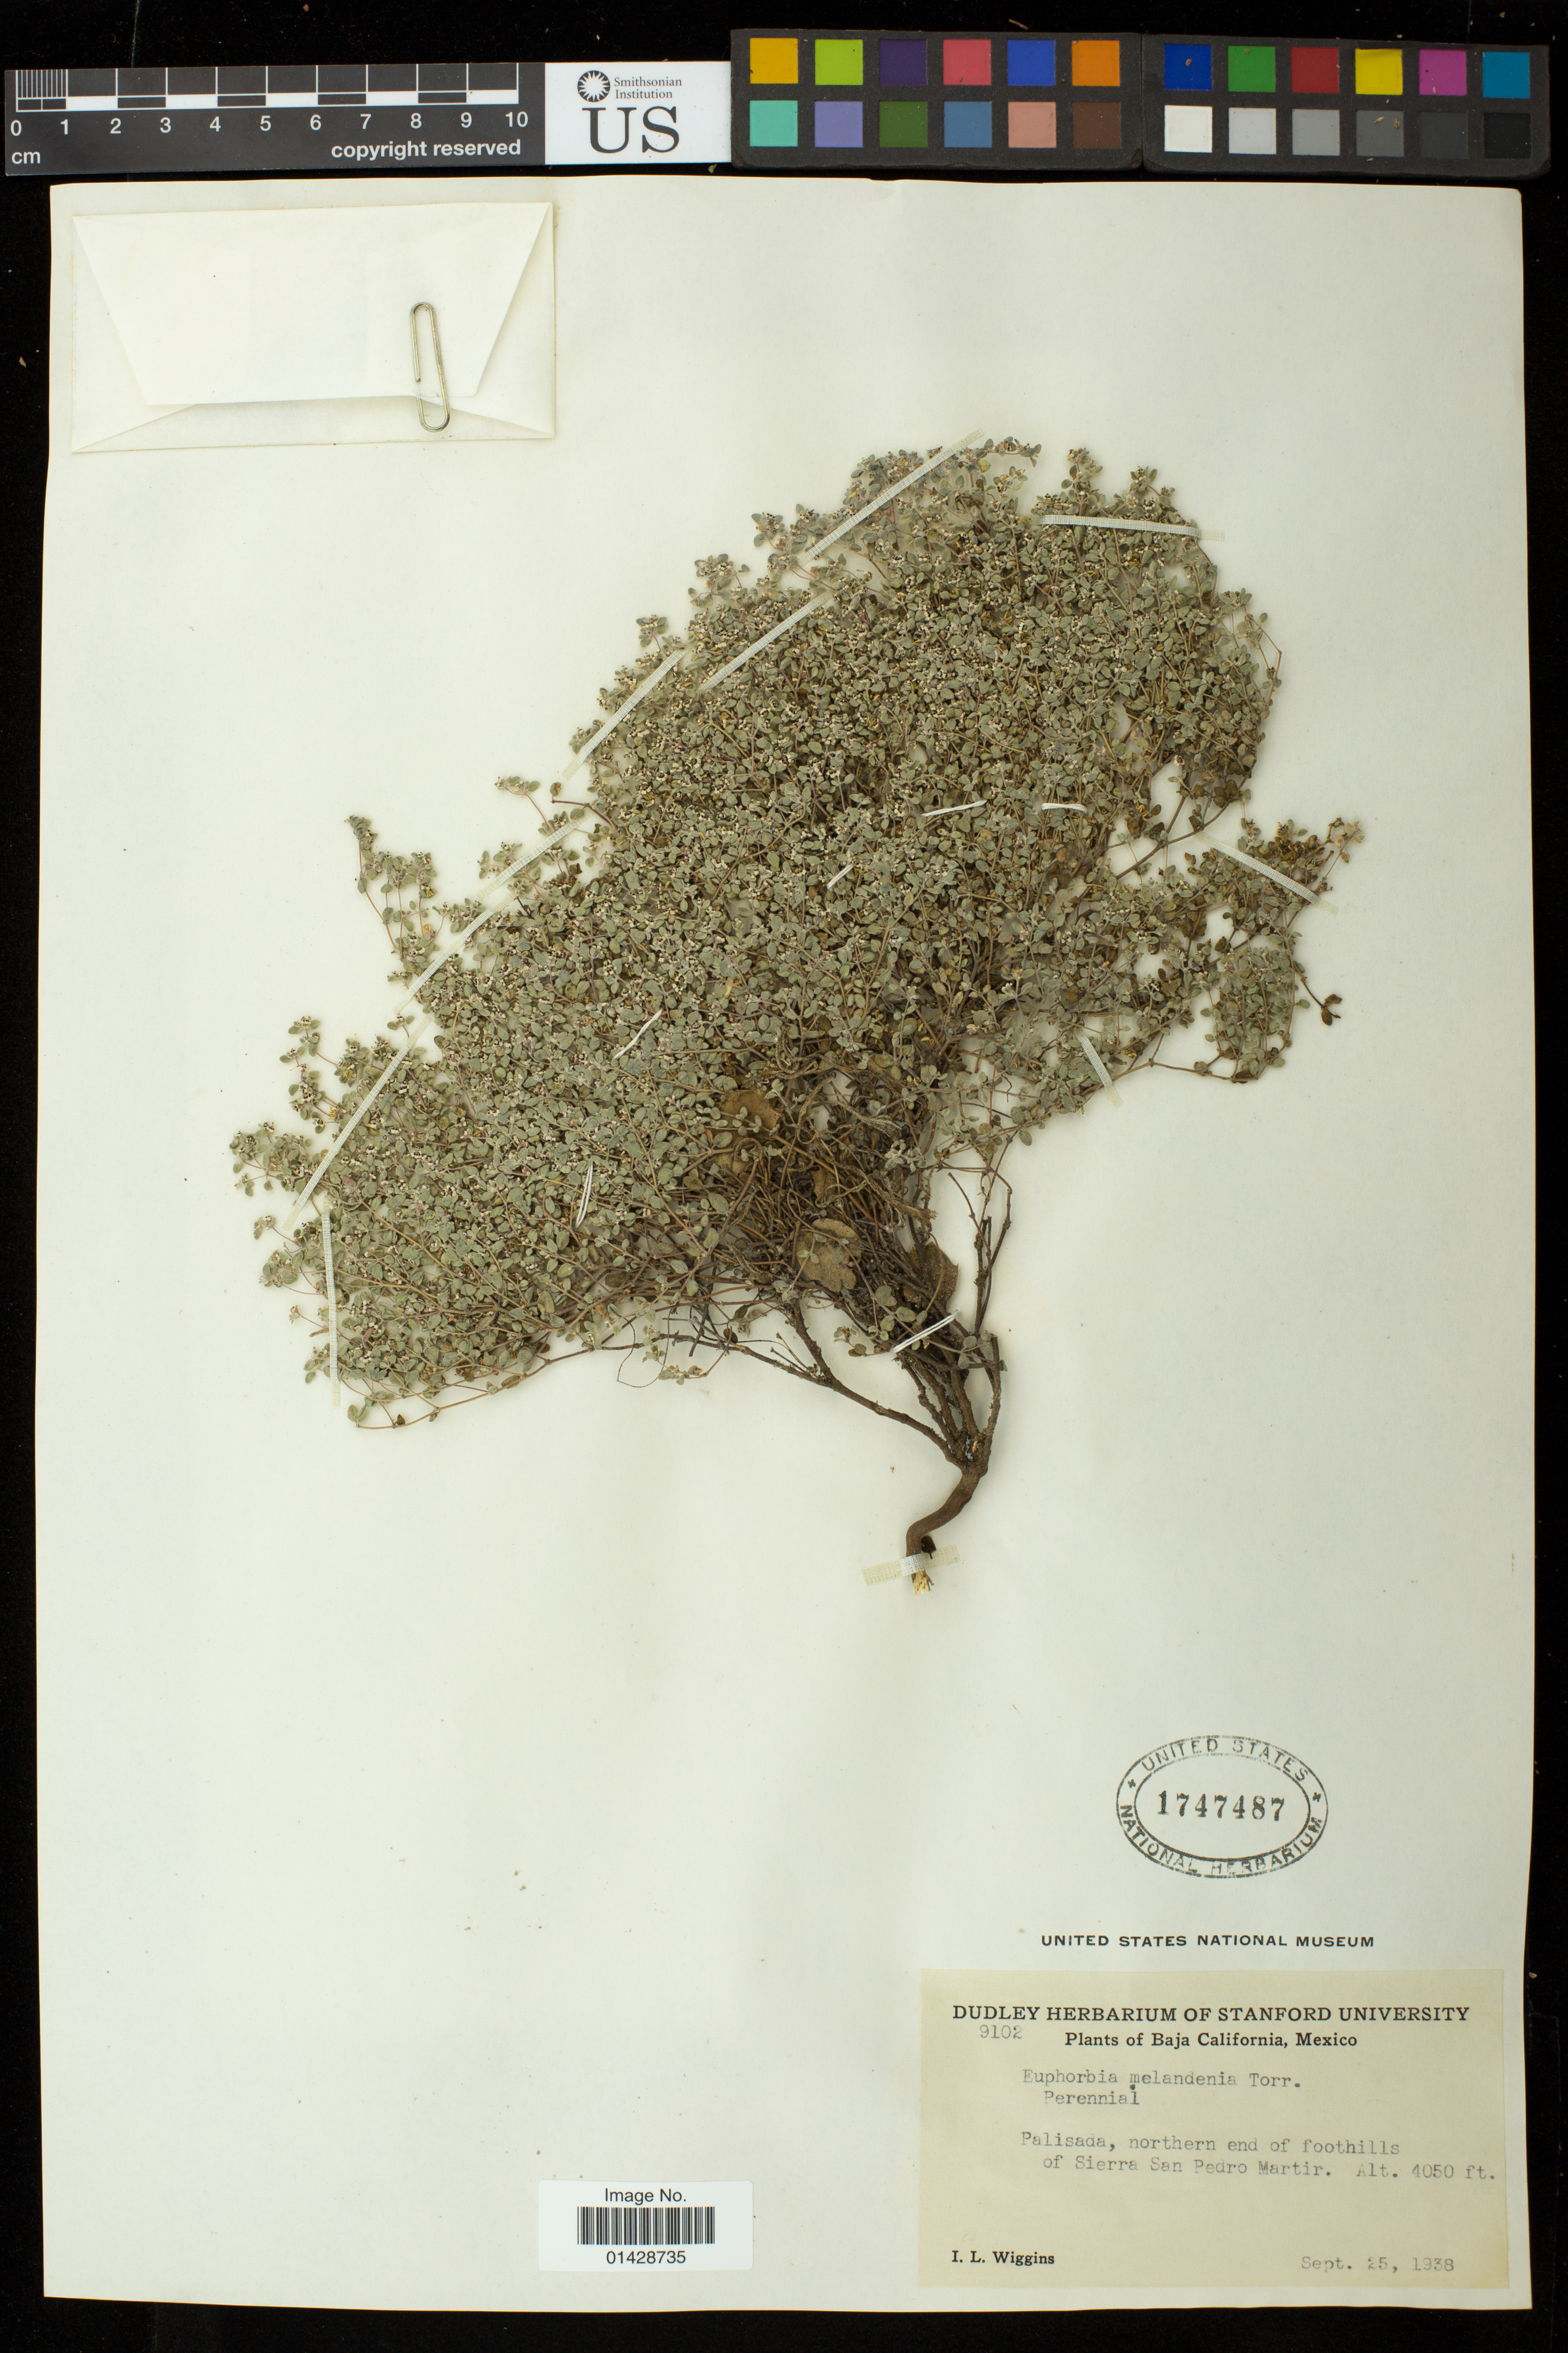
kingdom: Plantae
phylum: Tracheophyta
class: Magnoliopsida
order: Malpighiales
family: Euphorbiaceae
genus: Euphorbia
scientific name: Euphorbia melanadenia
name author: Torr.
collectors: I. L. Wiggins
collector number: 9102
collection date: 1938-09-25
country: Mexico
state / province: Baja California Norte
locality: Palisada, northern end of foothills of Sierra San Pedro Martir.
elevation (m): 1234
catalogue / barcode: US 1747487